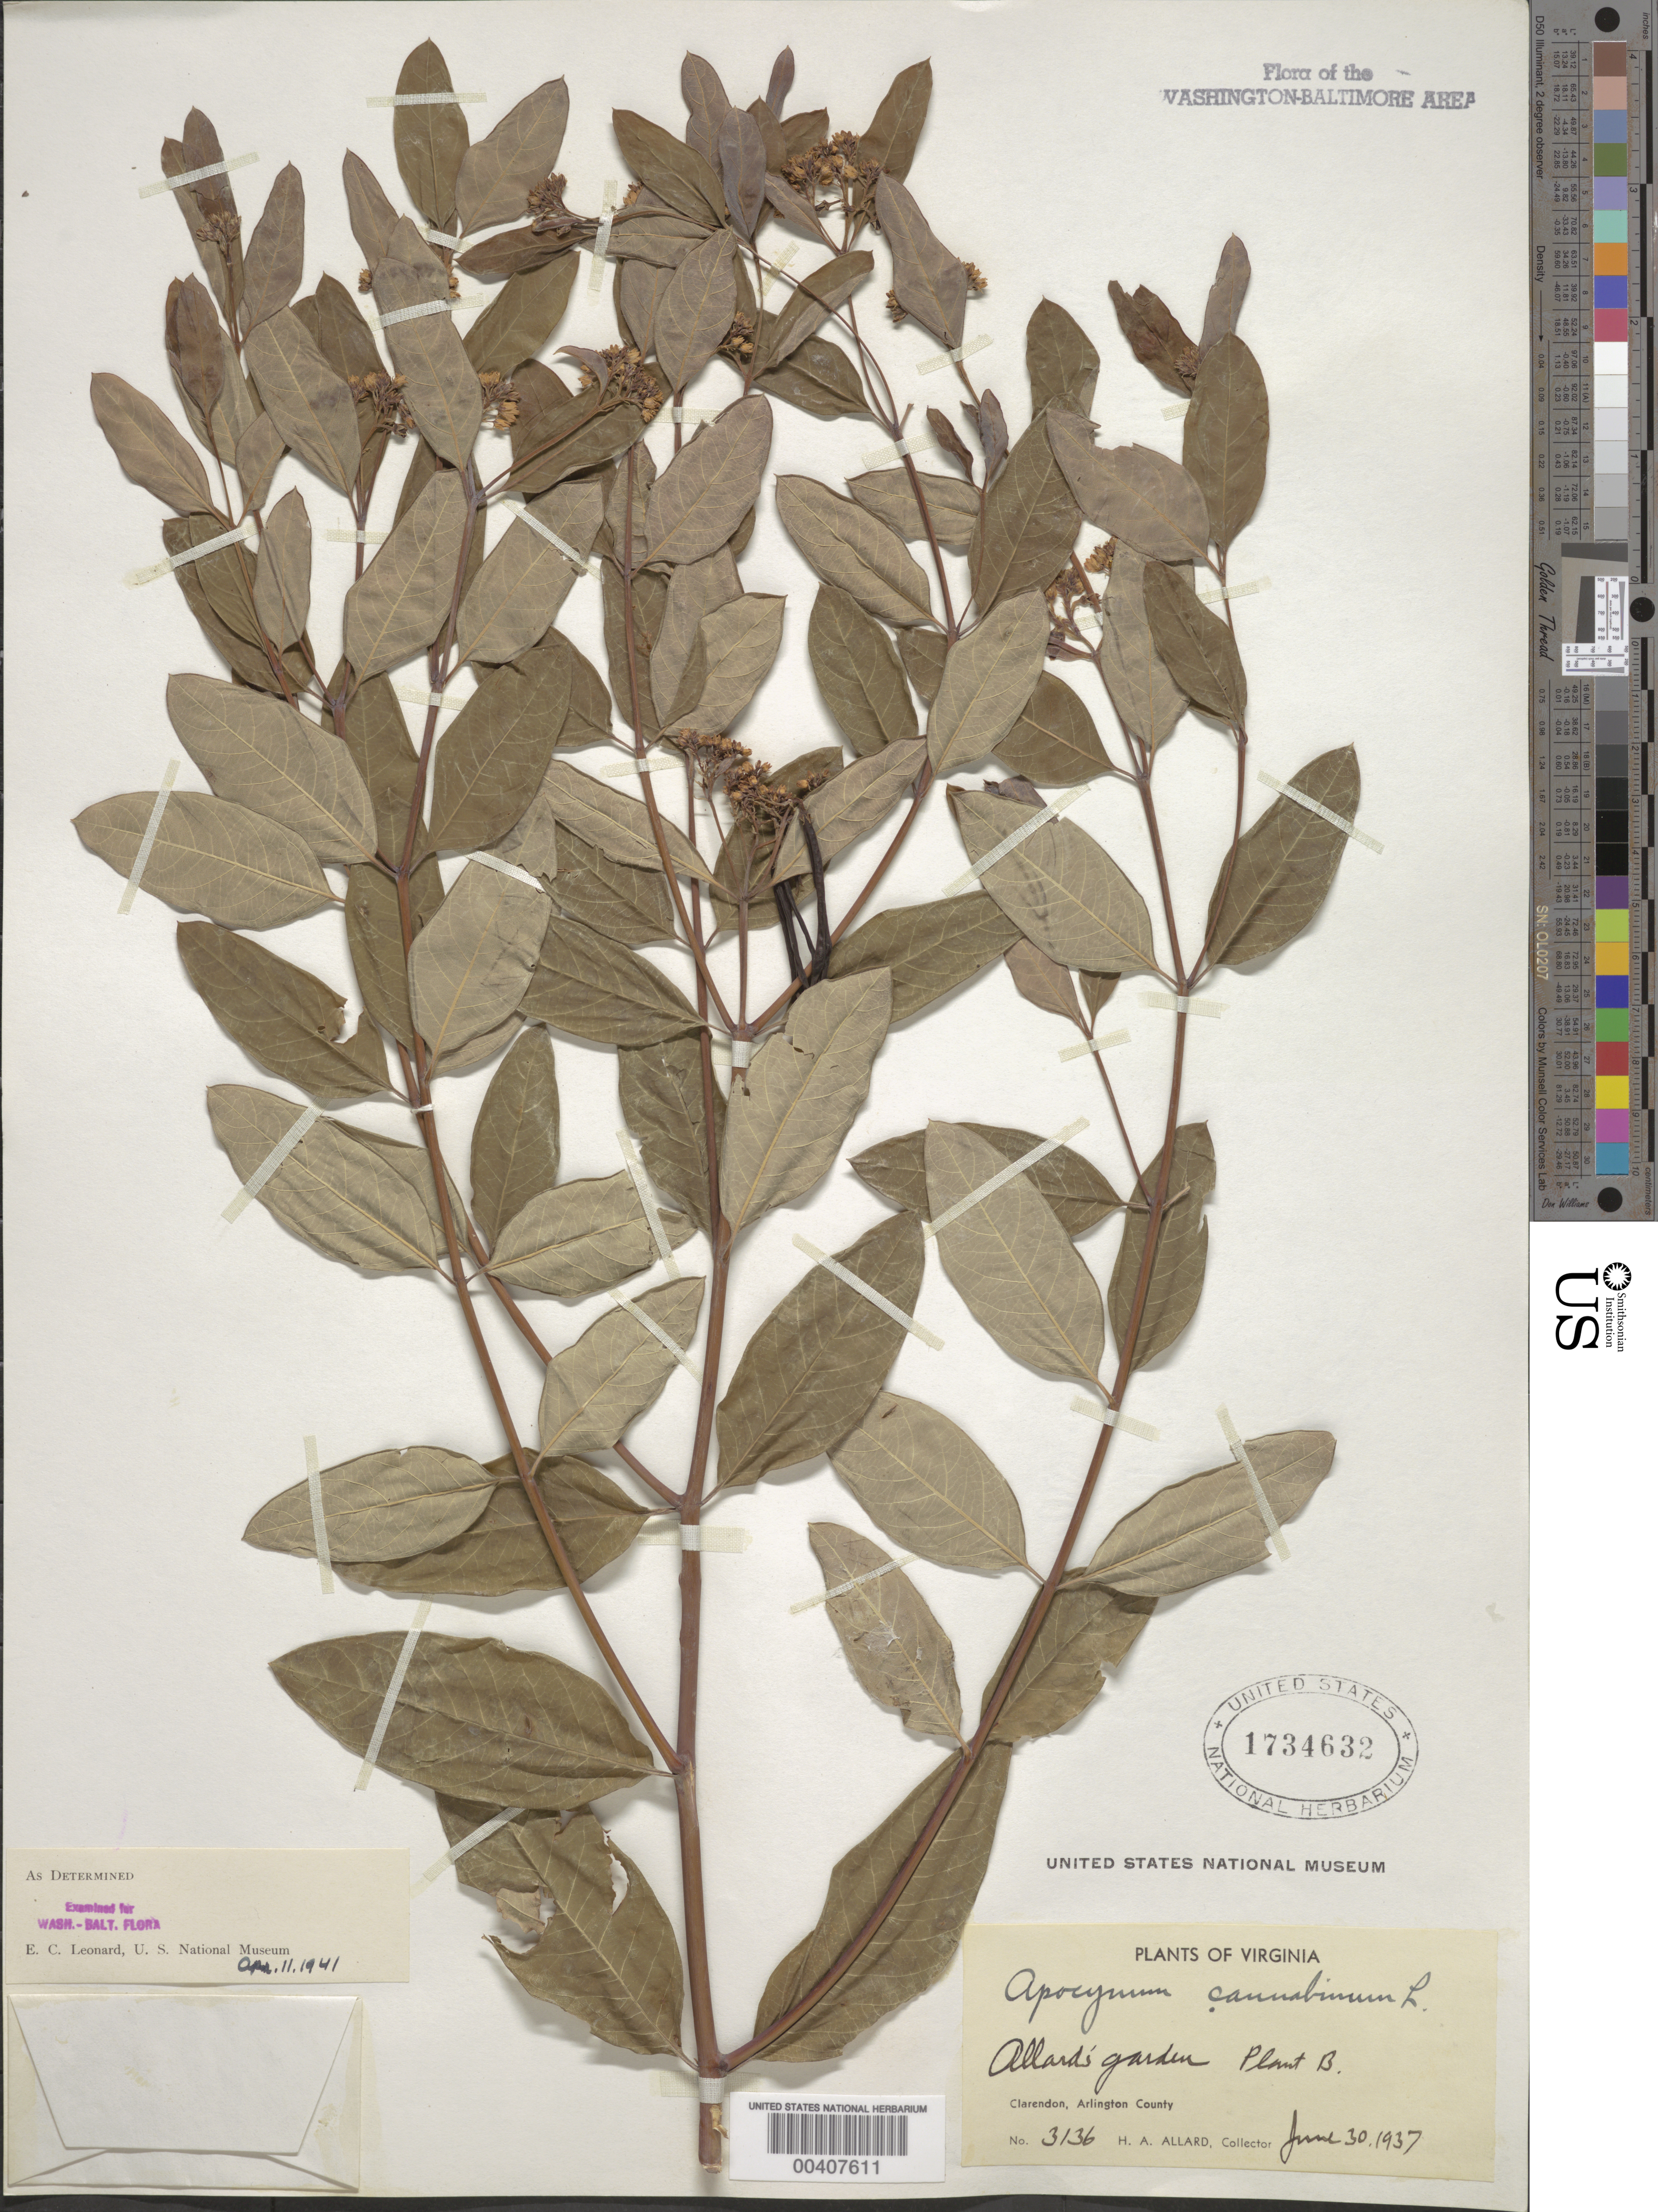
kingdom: Plantae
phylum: Tracheophyta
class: Magnoliopsida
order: Gentianales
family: Apocynaceae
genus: Apocynum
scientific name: Apocynum cannabinum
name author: L.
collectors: H. A. Allard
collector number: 3136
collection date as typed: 30 Jun 1937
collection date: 1937-06-30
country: United States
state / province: Virginia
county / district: Arlington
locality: Clarendon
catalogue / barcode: US 1734632